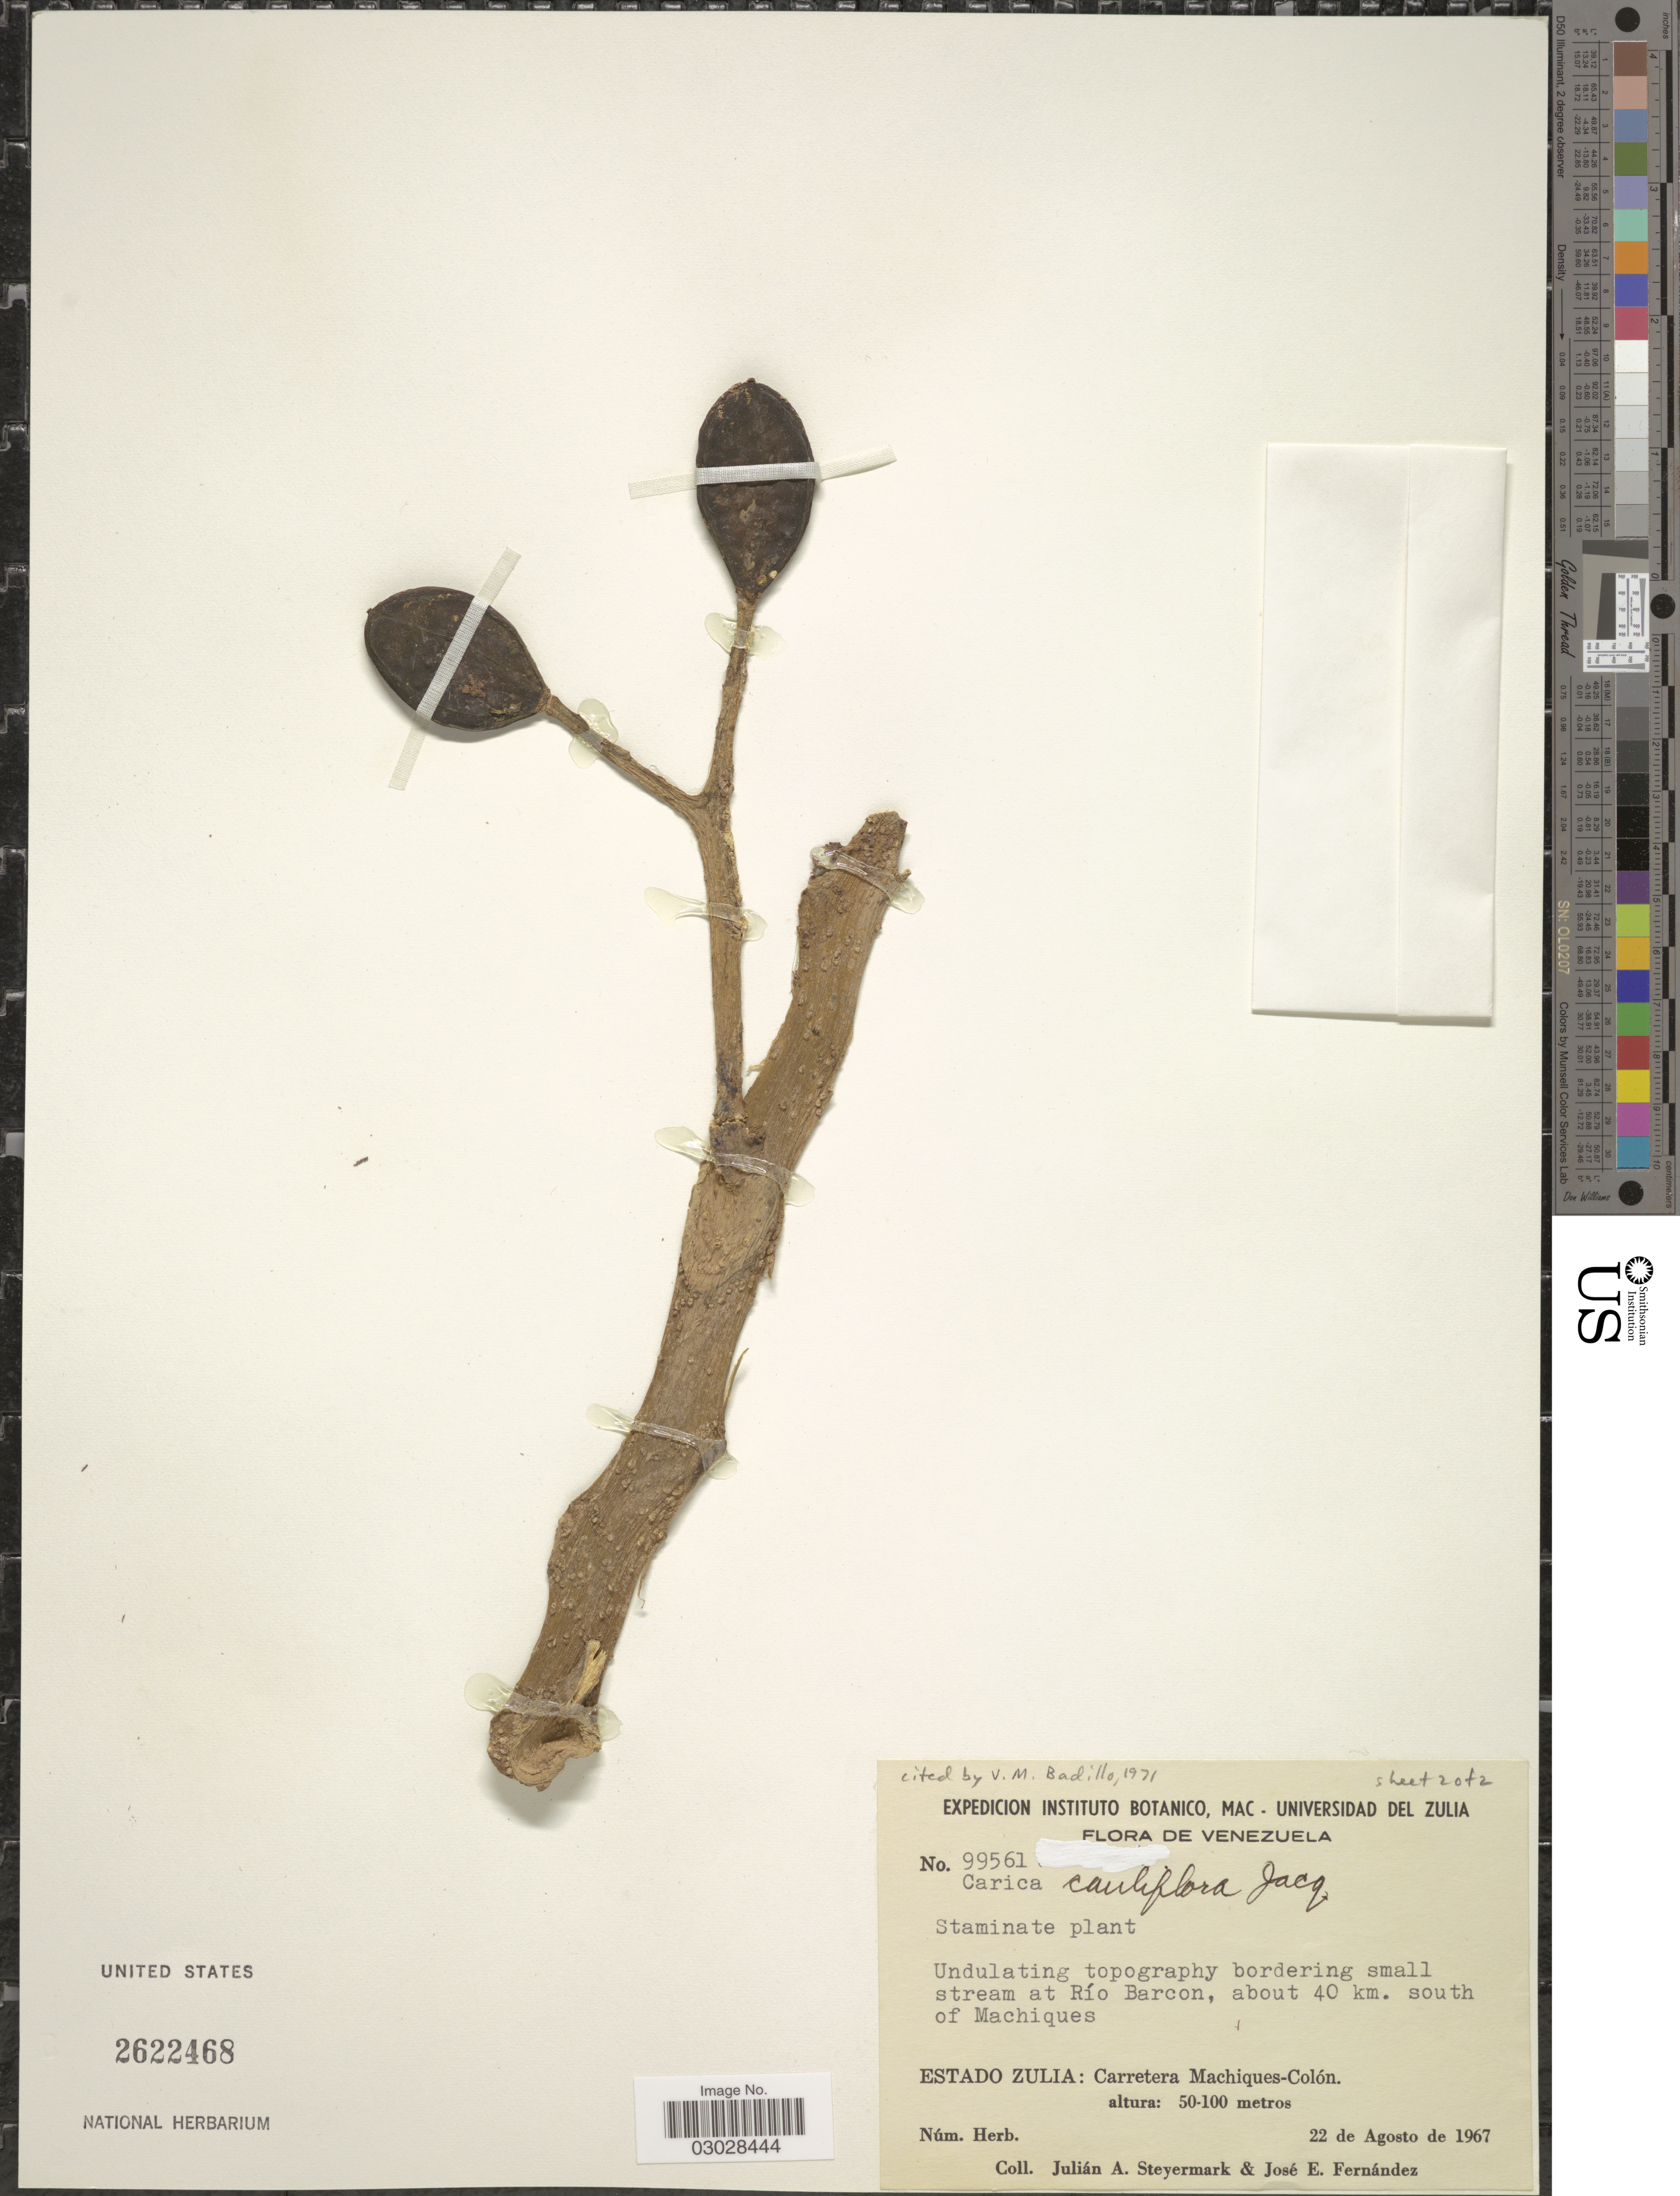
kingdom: Plantae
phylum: Tracheophyta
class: Magnoliopsida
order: Brassicales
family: Caricaceae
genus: Vasconcellea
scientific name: Vasconcellea cauliflora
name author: (Jacq.) A. DC.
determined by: Strong, M. T., (US), Smithsonian Institution - National Museum of Natural History (UNITED STATES)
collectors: J. Steyermark & J. Fernández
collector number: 99561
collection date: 1967-08-22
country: Venezuela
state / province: Zulia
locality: Undulating topography bordering small stream at Río Barcon, about 40 km. south of Machiques. Carretera Machiques-Colón.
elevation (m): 50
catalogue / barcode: US 2622468